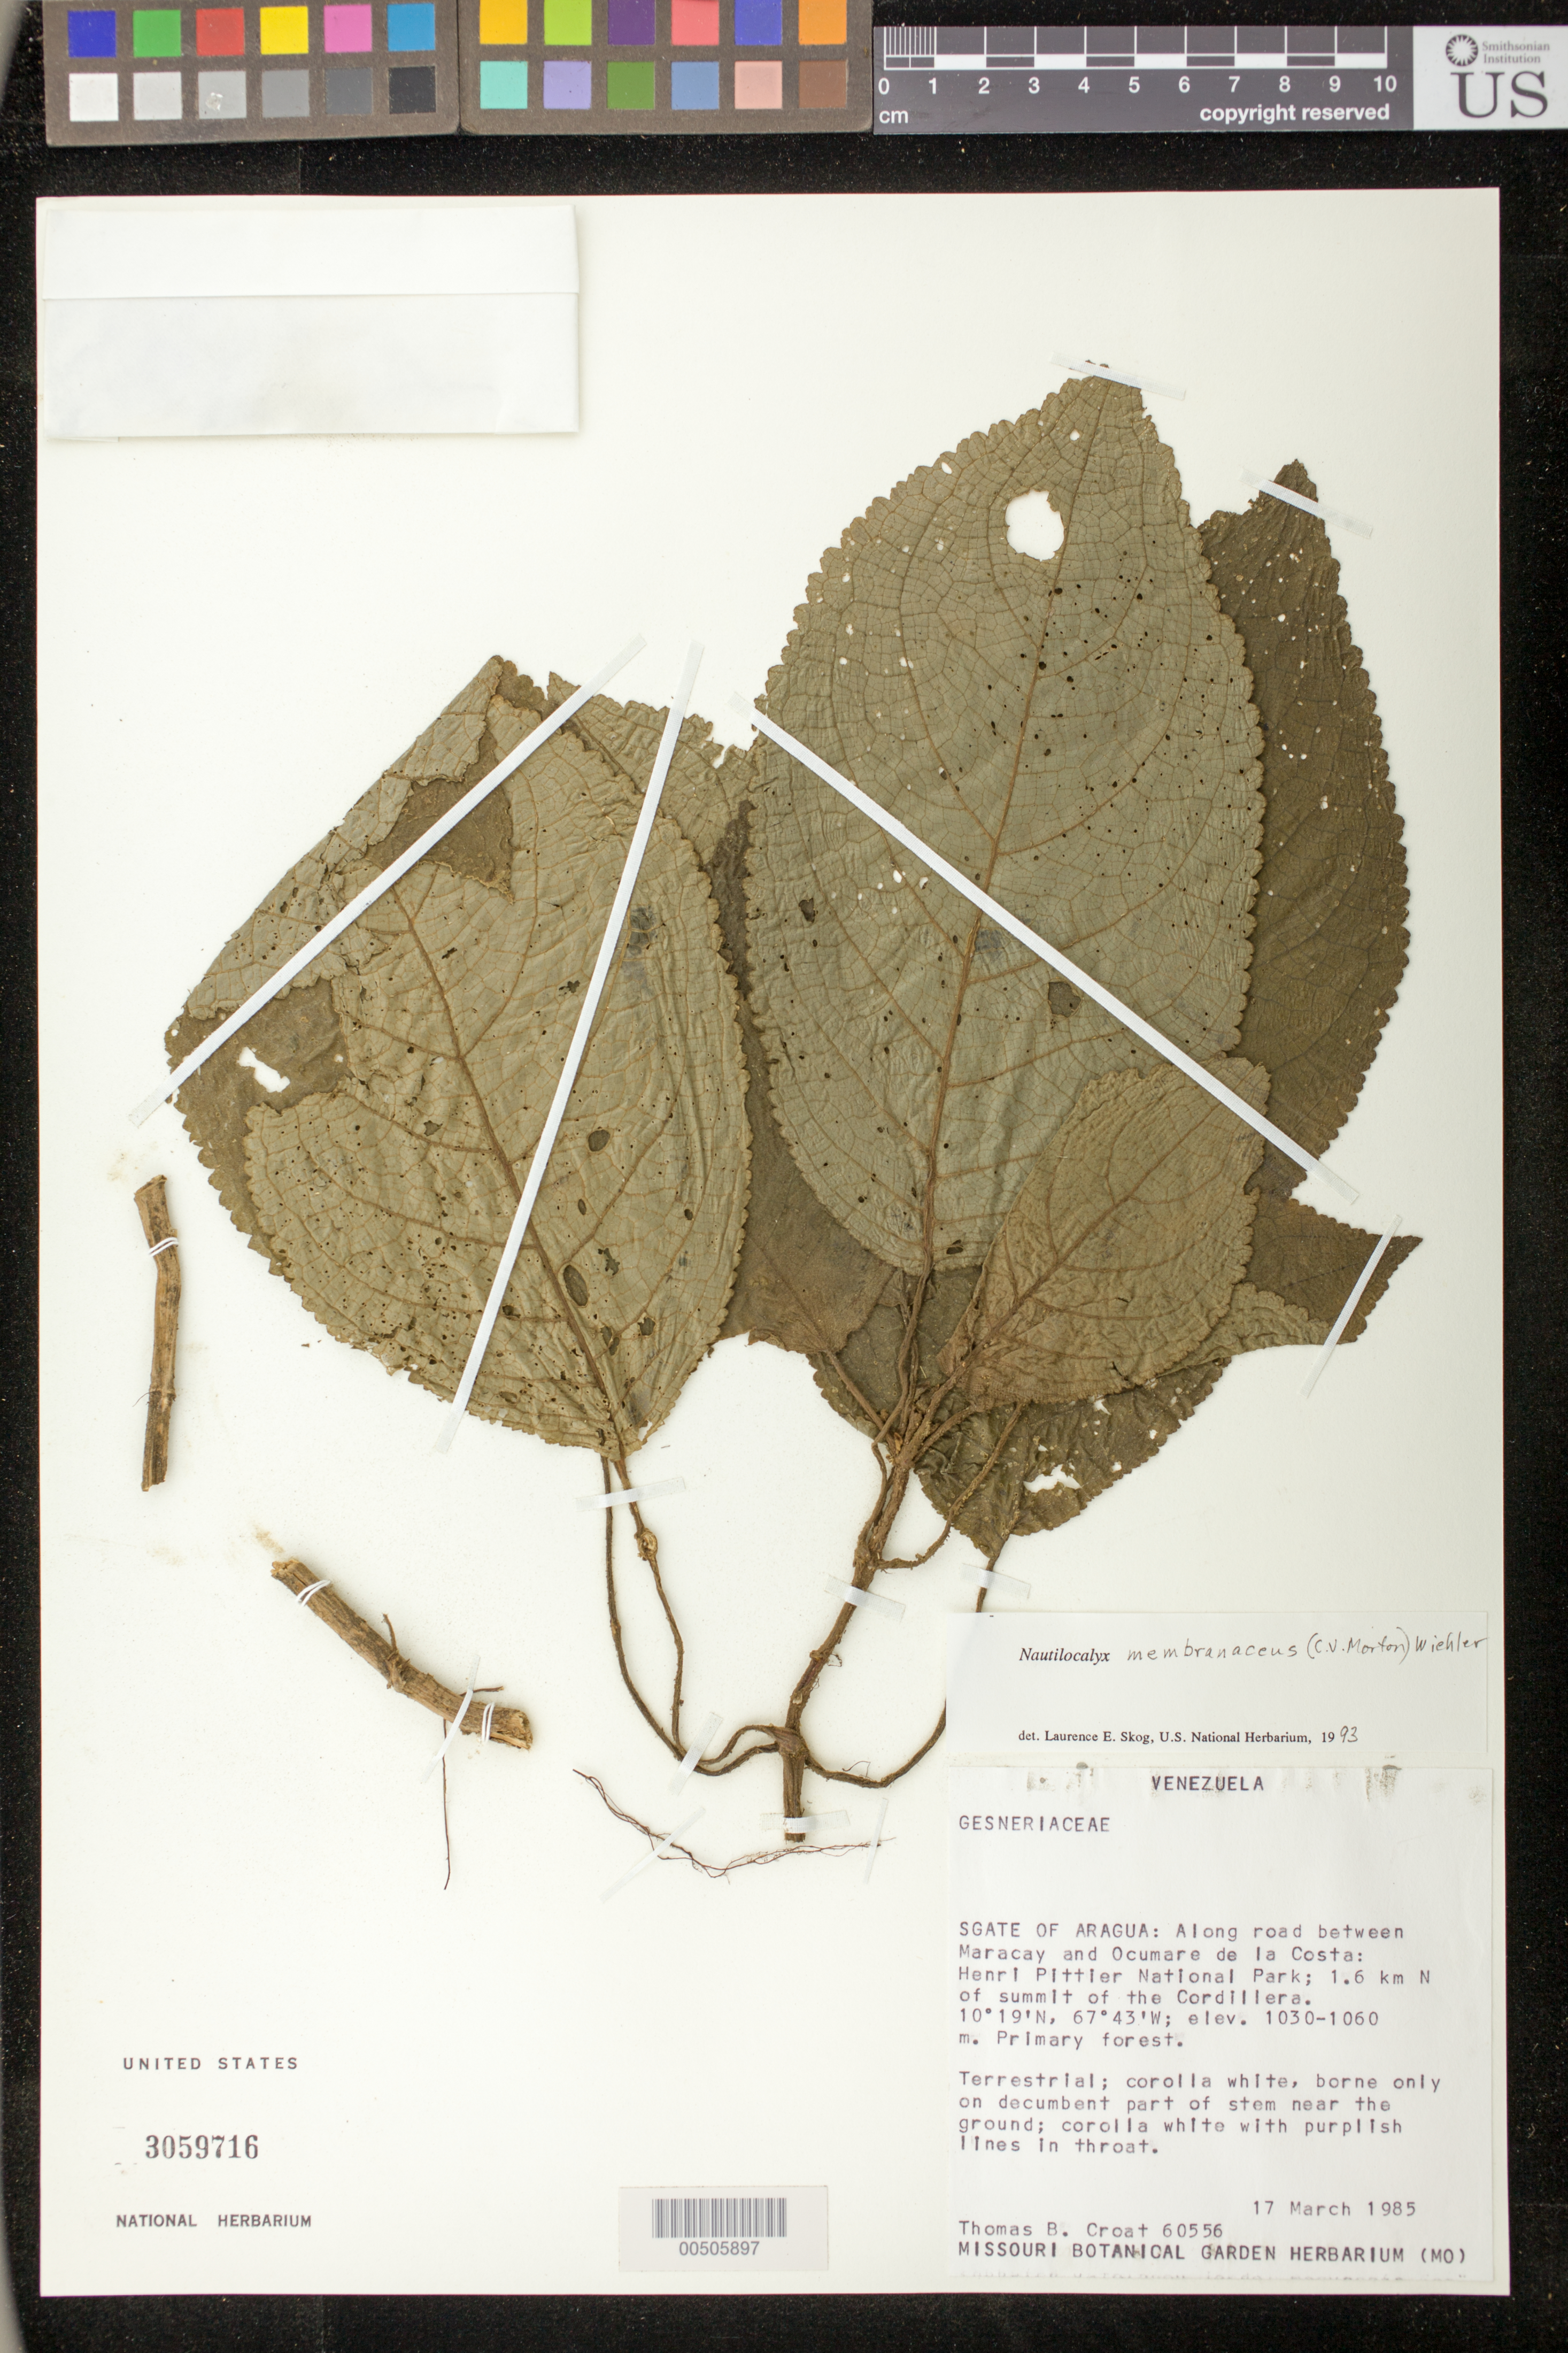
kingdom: Plantae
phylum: Tracheophyta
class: Magnoliopsida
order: Lamiales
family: Gesneriaceae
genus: Nautilocalyx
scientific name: Nautilocalyx membranaceus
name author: (C.V. Morton) Wiehler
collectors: T. B. Croat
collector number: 60556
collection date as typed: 17 Mar 1985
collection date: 1985-03-17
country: Venezuela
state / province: Aragua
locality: Sgate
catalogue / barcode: US 3059716